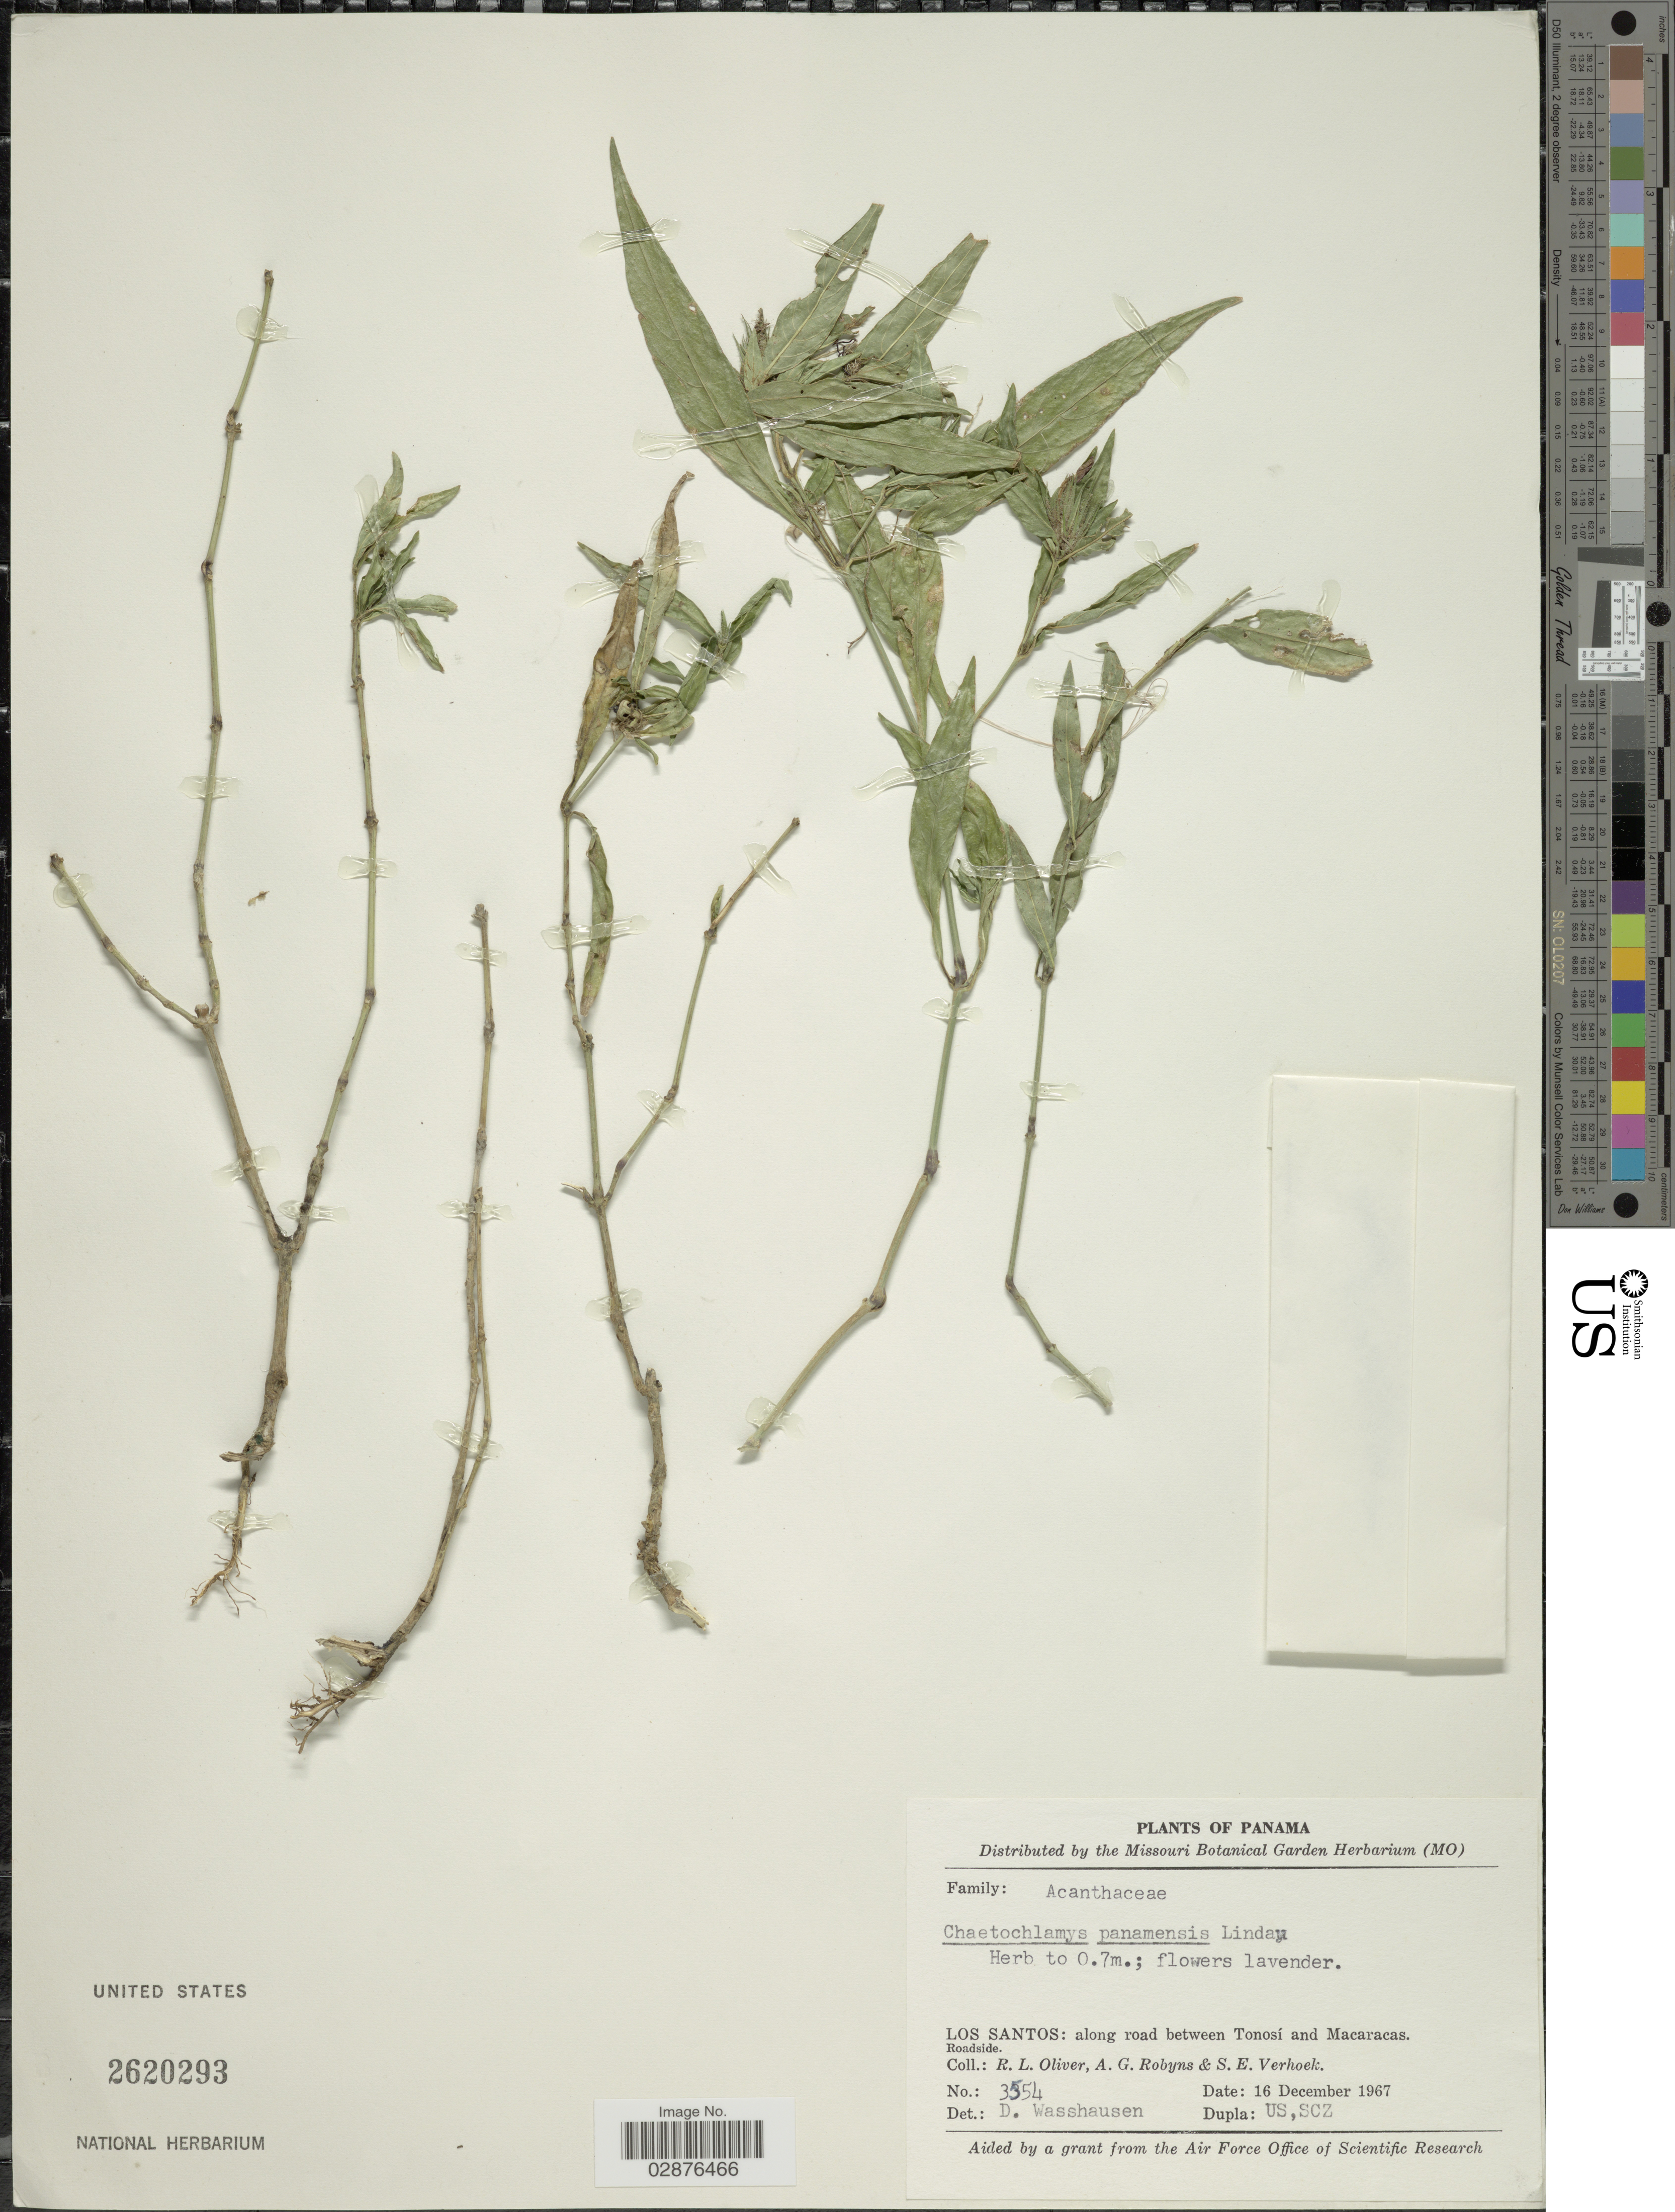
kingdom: Plantae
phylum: Tracheophyta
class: Magnoliopsida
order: Lamiales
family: Acanthaceae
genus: Justicia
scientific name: Justicia isthmensis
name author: T.F. Daniel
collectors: R. Oliver, A. Robyns & S. Verhoek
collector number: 3554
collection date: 1967-12-16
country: Panama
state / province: Los Santos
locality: Along road between Tonosí and Macaracas.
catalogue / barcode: US 2620293